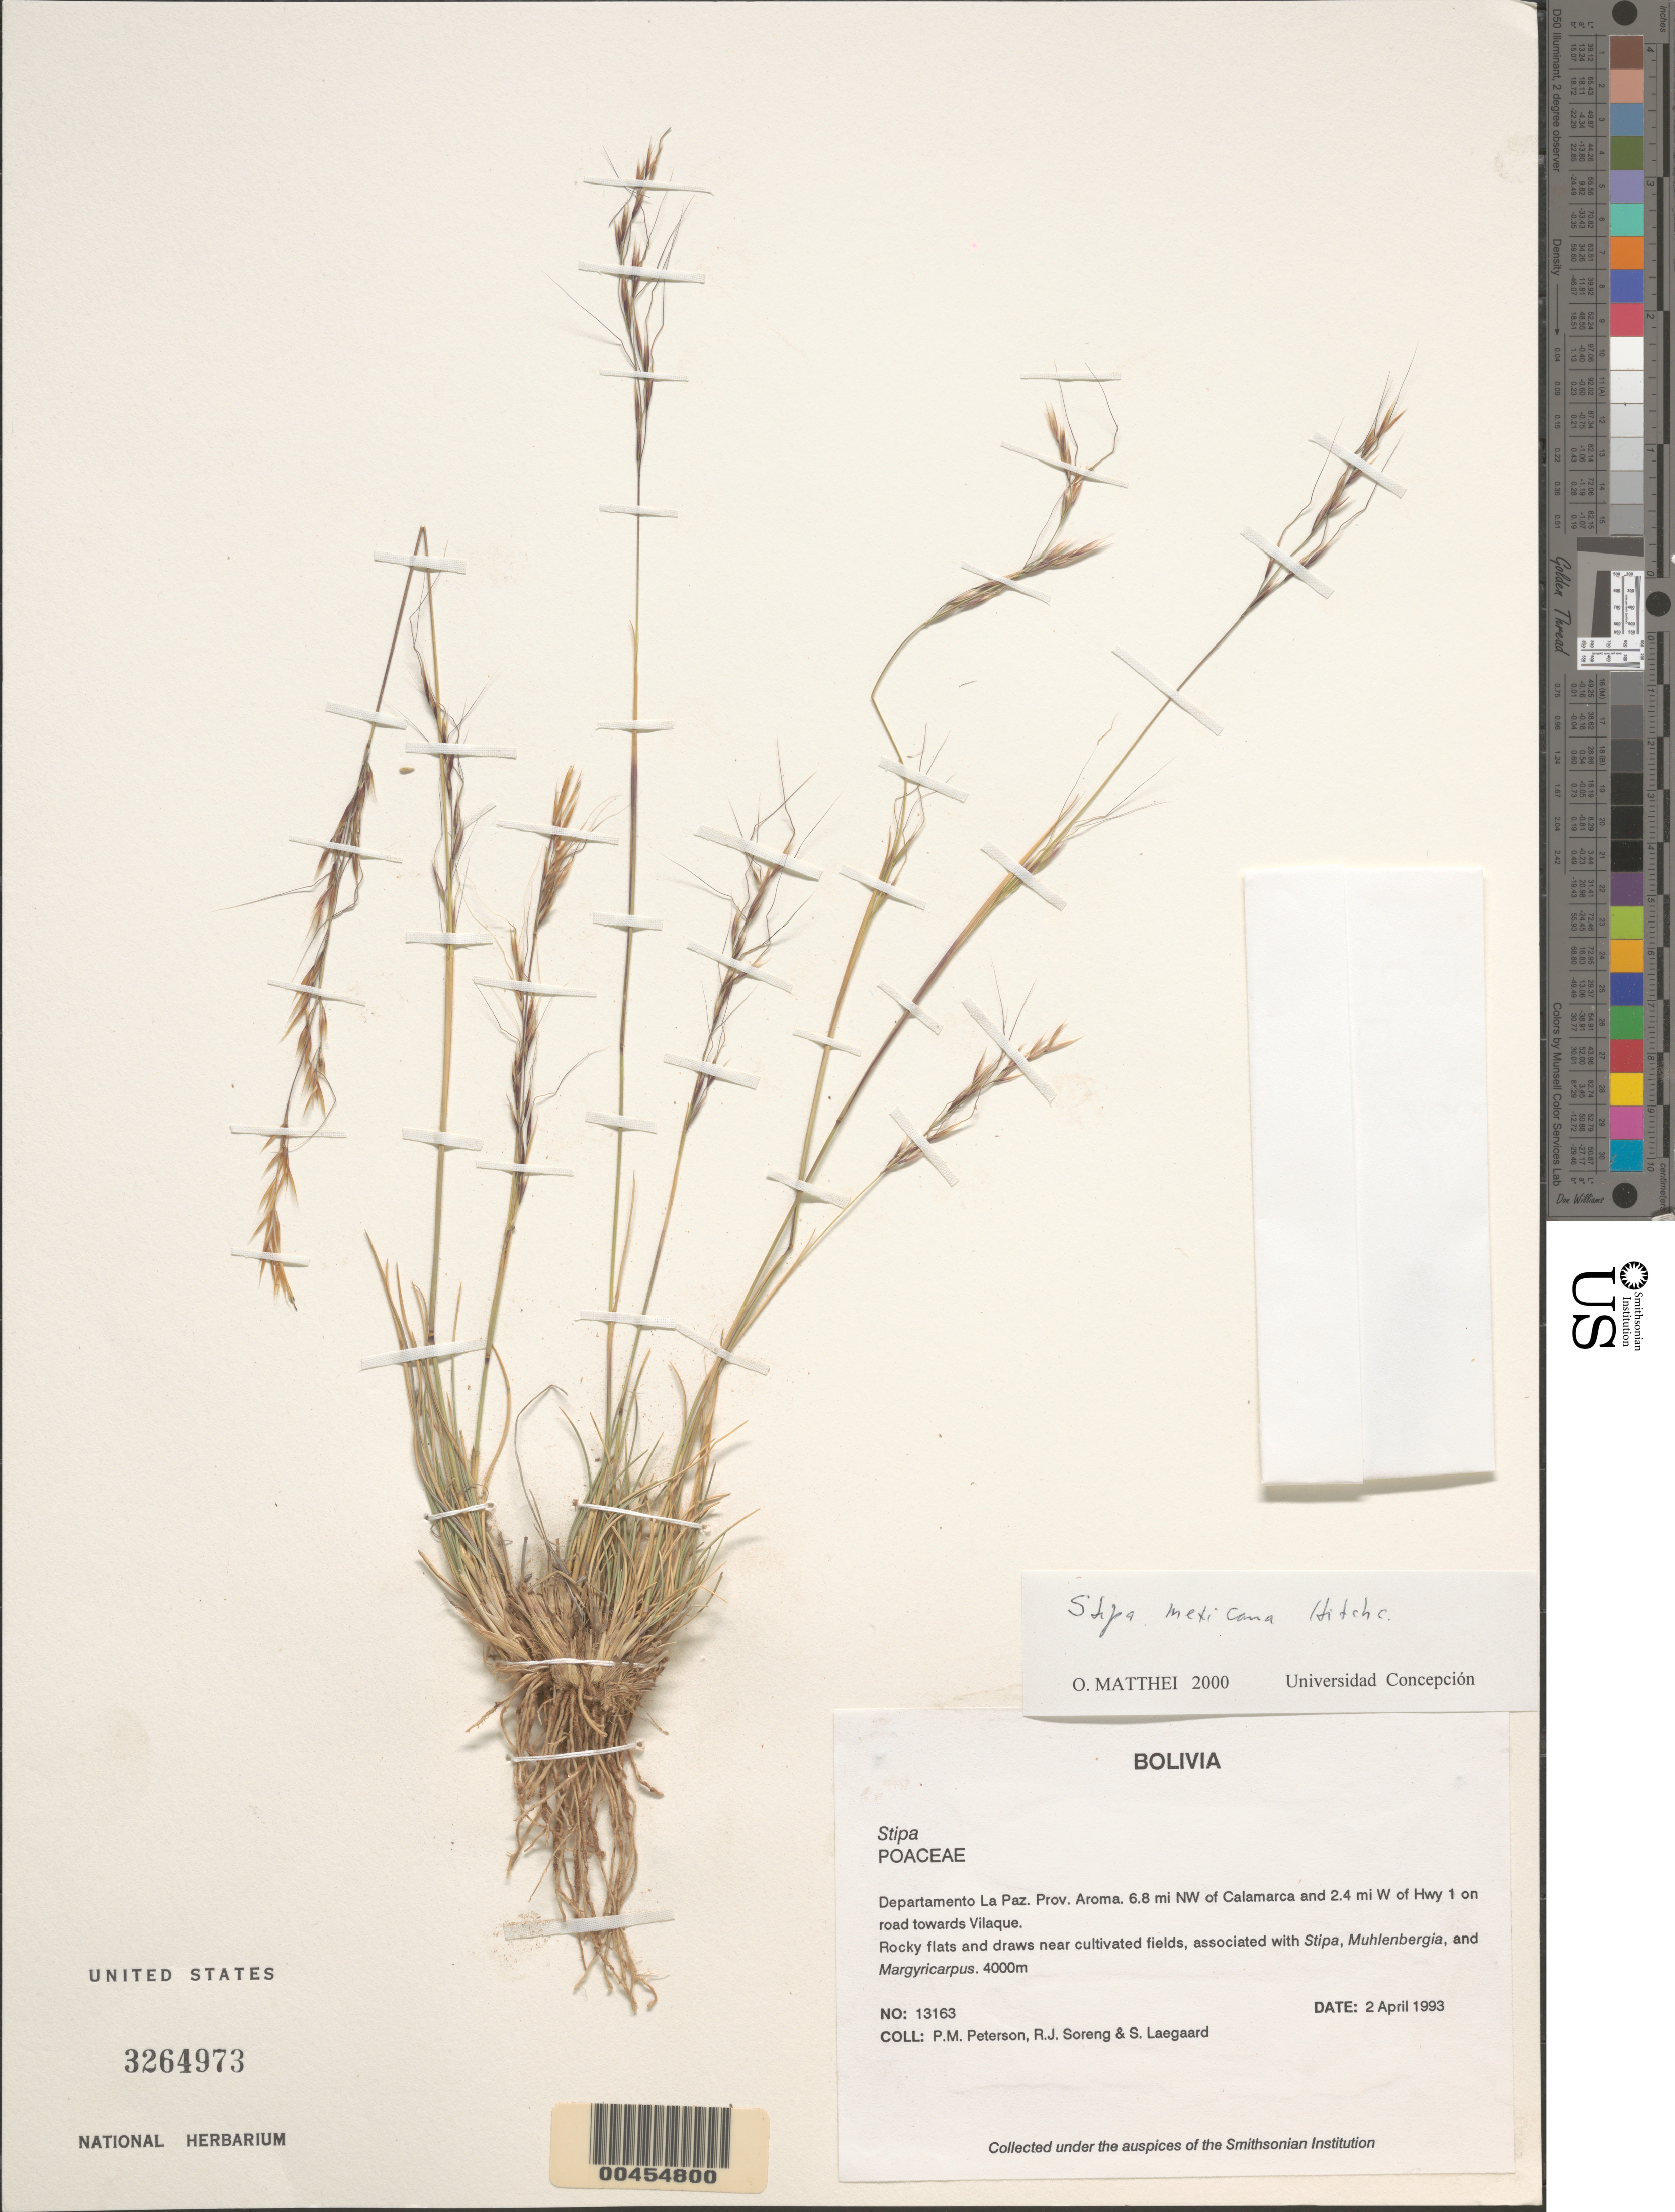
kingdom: Plantae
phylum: Tracheophyta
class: Liliopsida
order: Poales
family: Poaceae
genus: Stipa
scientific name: Stipa sp.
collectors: P. M. Peterson, R. J. Soreng & S. Lægaard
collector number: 13163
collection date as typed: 02 Apr 1993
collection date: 1993-04-02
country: Bolivia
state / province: La Paz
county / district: Aroma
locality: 6.8 mi NW of Calamarca and 2.4 mi W of Hwy 1 on road towards Vilaque.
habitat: Rocky flats and draws near cultivated fields, associated with Stipa, Muhlenbergia, and Margyricarpus.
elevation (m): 4000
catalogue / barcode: US 3264973